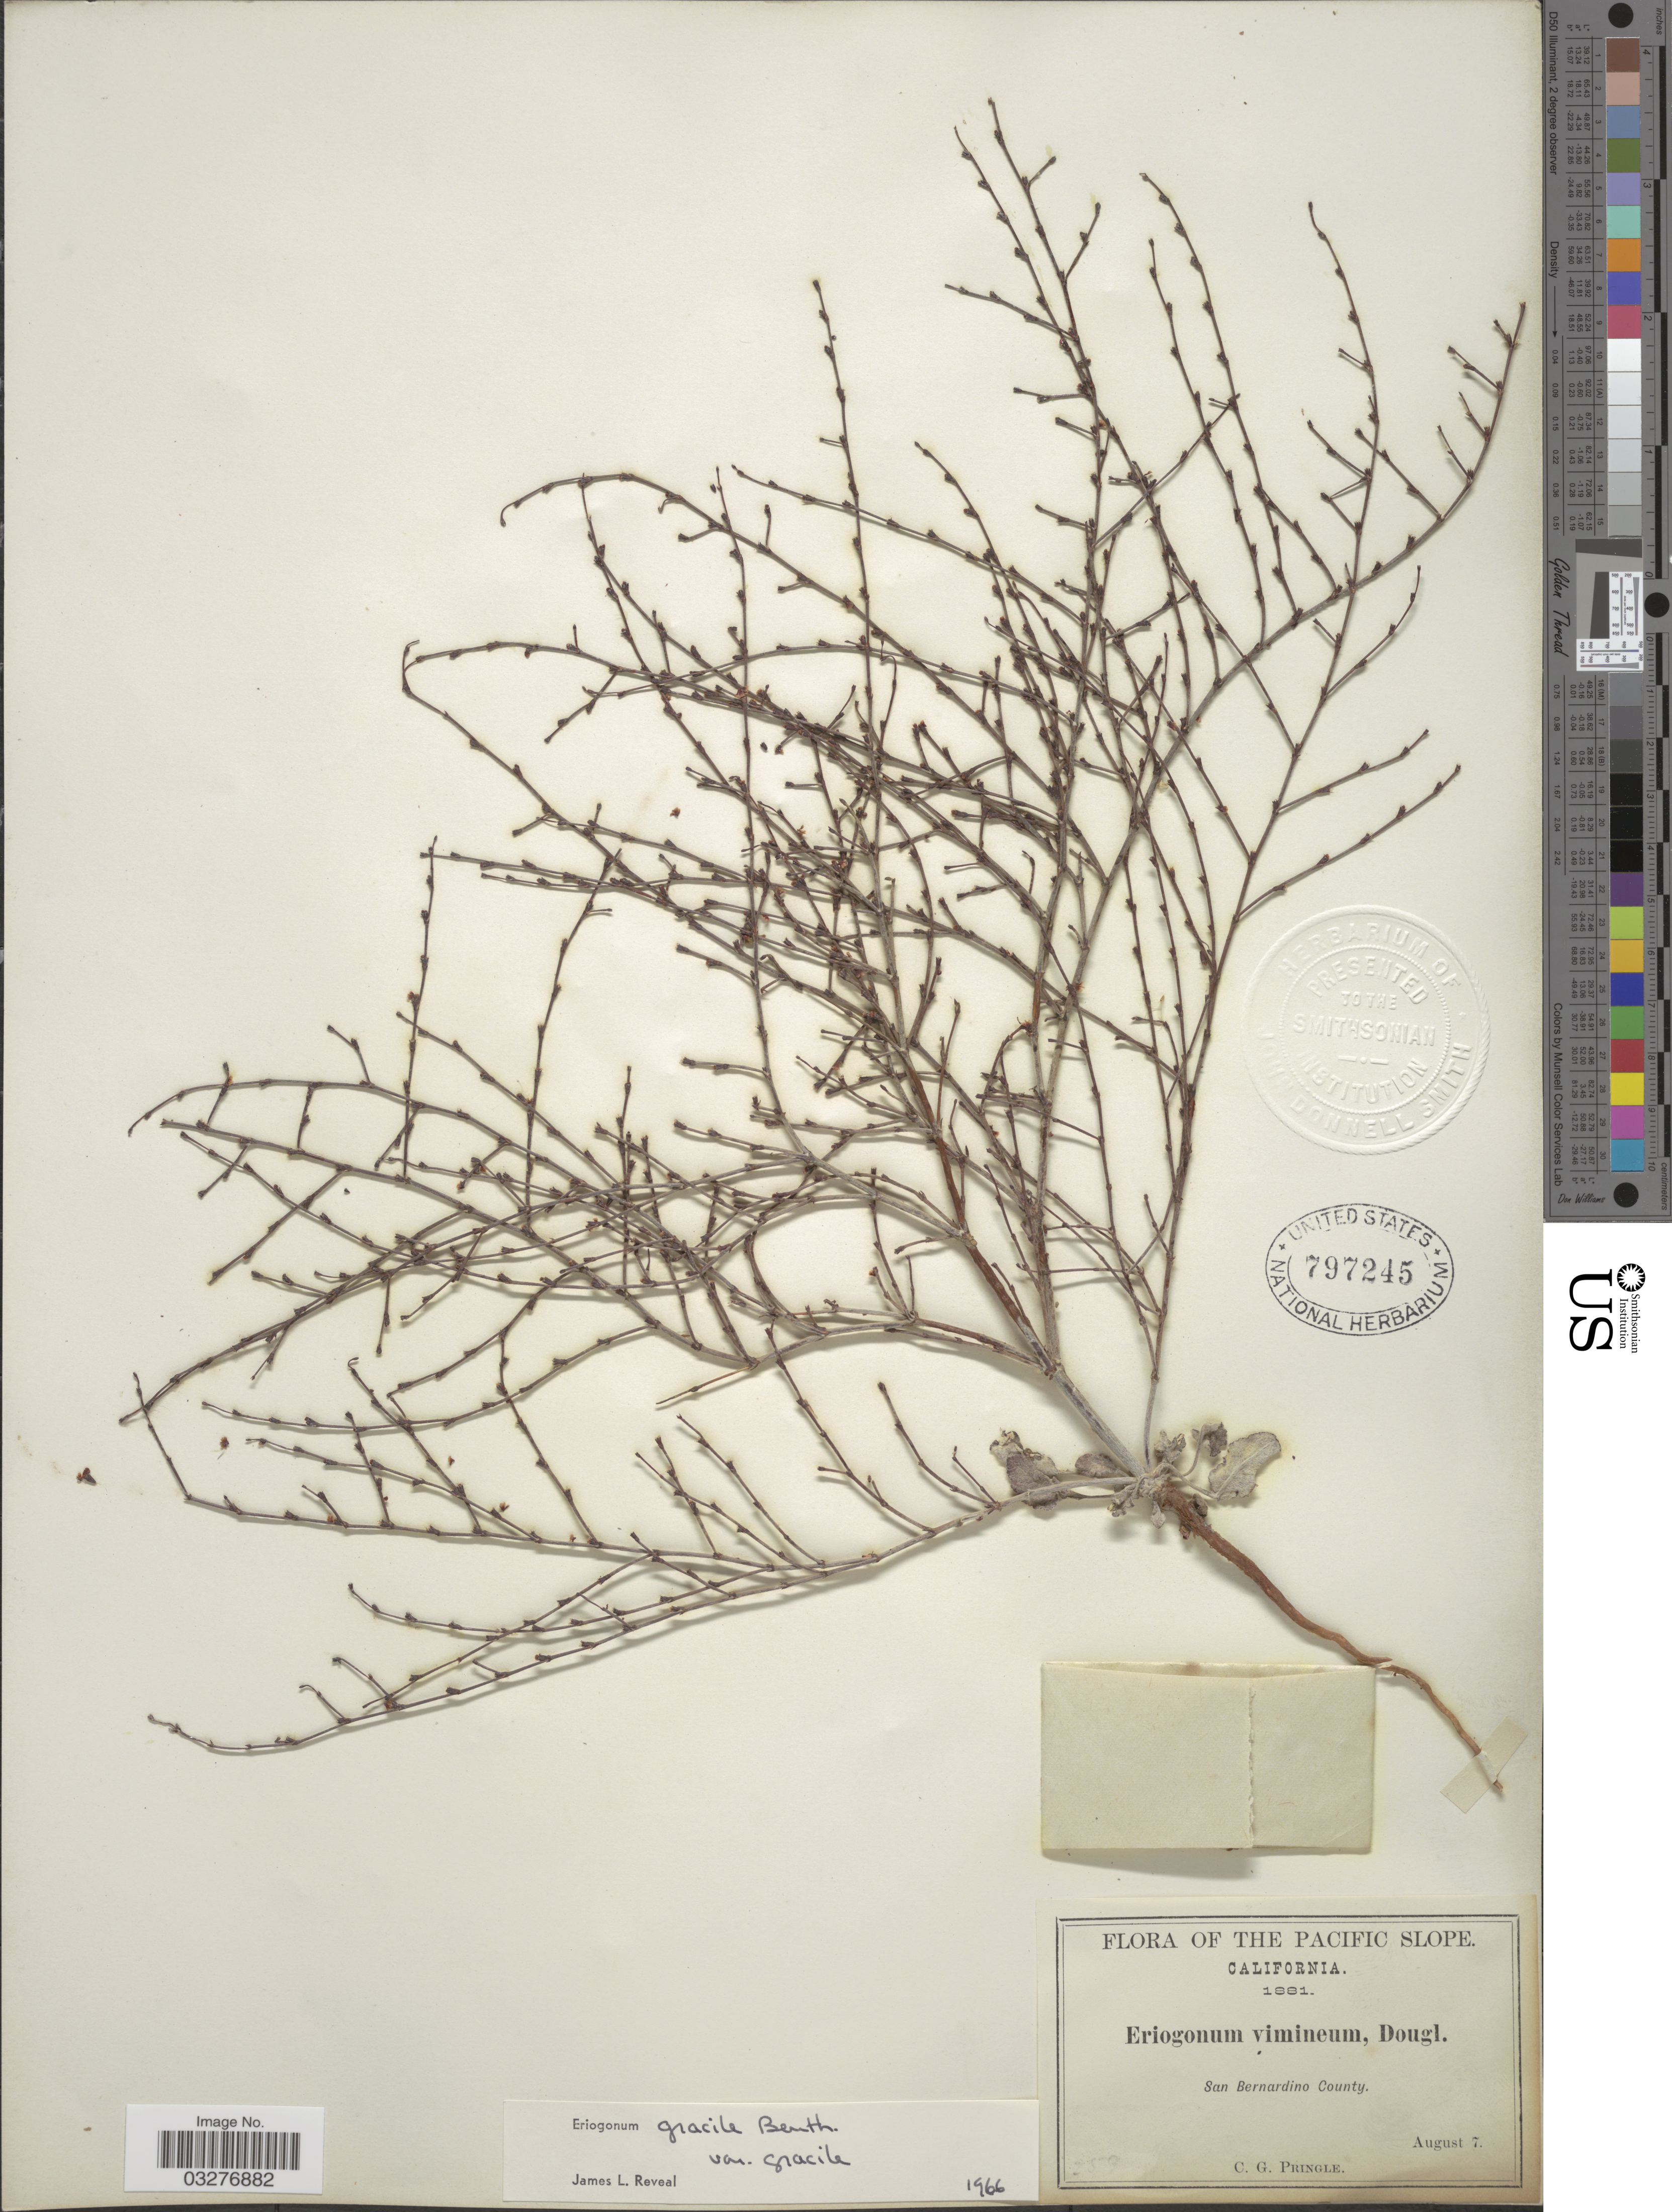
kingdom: Plantae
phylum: Tracheophyta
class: Magnoliopsida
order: Caryophyllales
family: Polygonaceae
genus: Eriogonum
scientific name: Eriogonum gracile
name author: Benth.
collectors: C. G. Pringle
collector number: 259*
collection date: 1881-08-07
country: United States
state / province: California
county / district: San Bernardino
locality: The Pacific Slope. San Bernardino County.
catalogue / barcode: US 797245